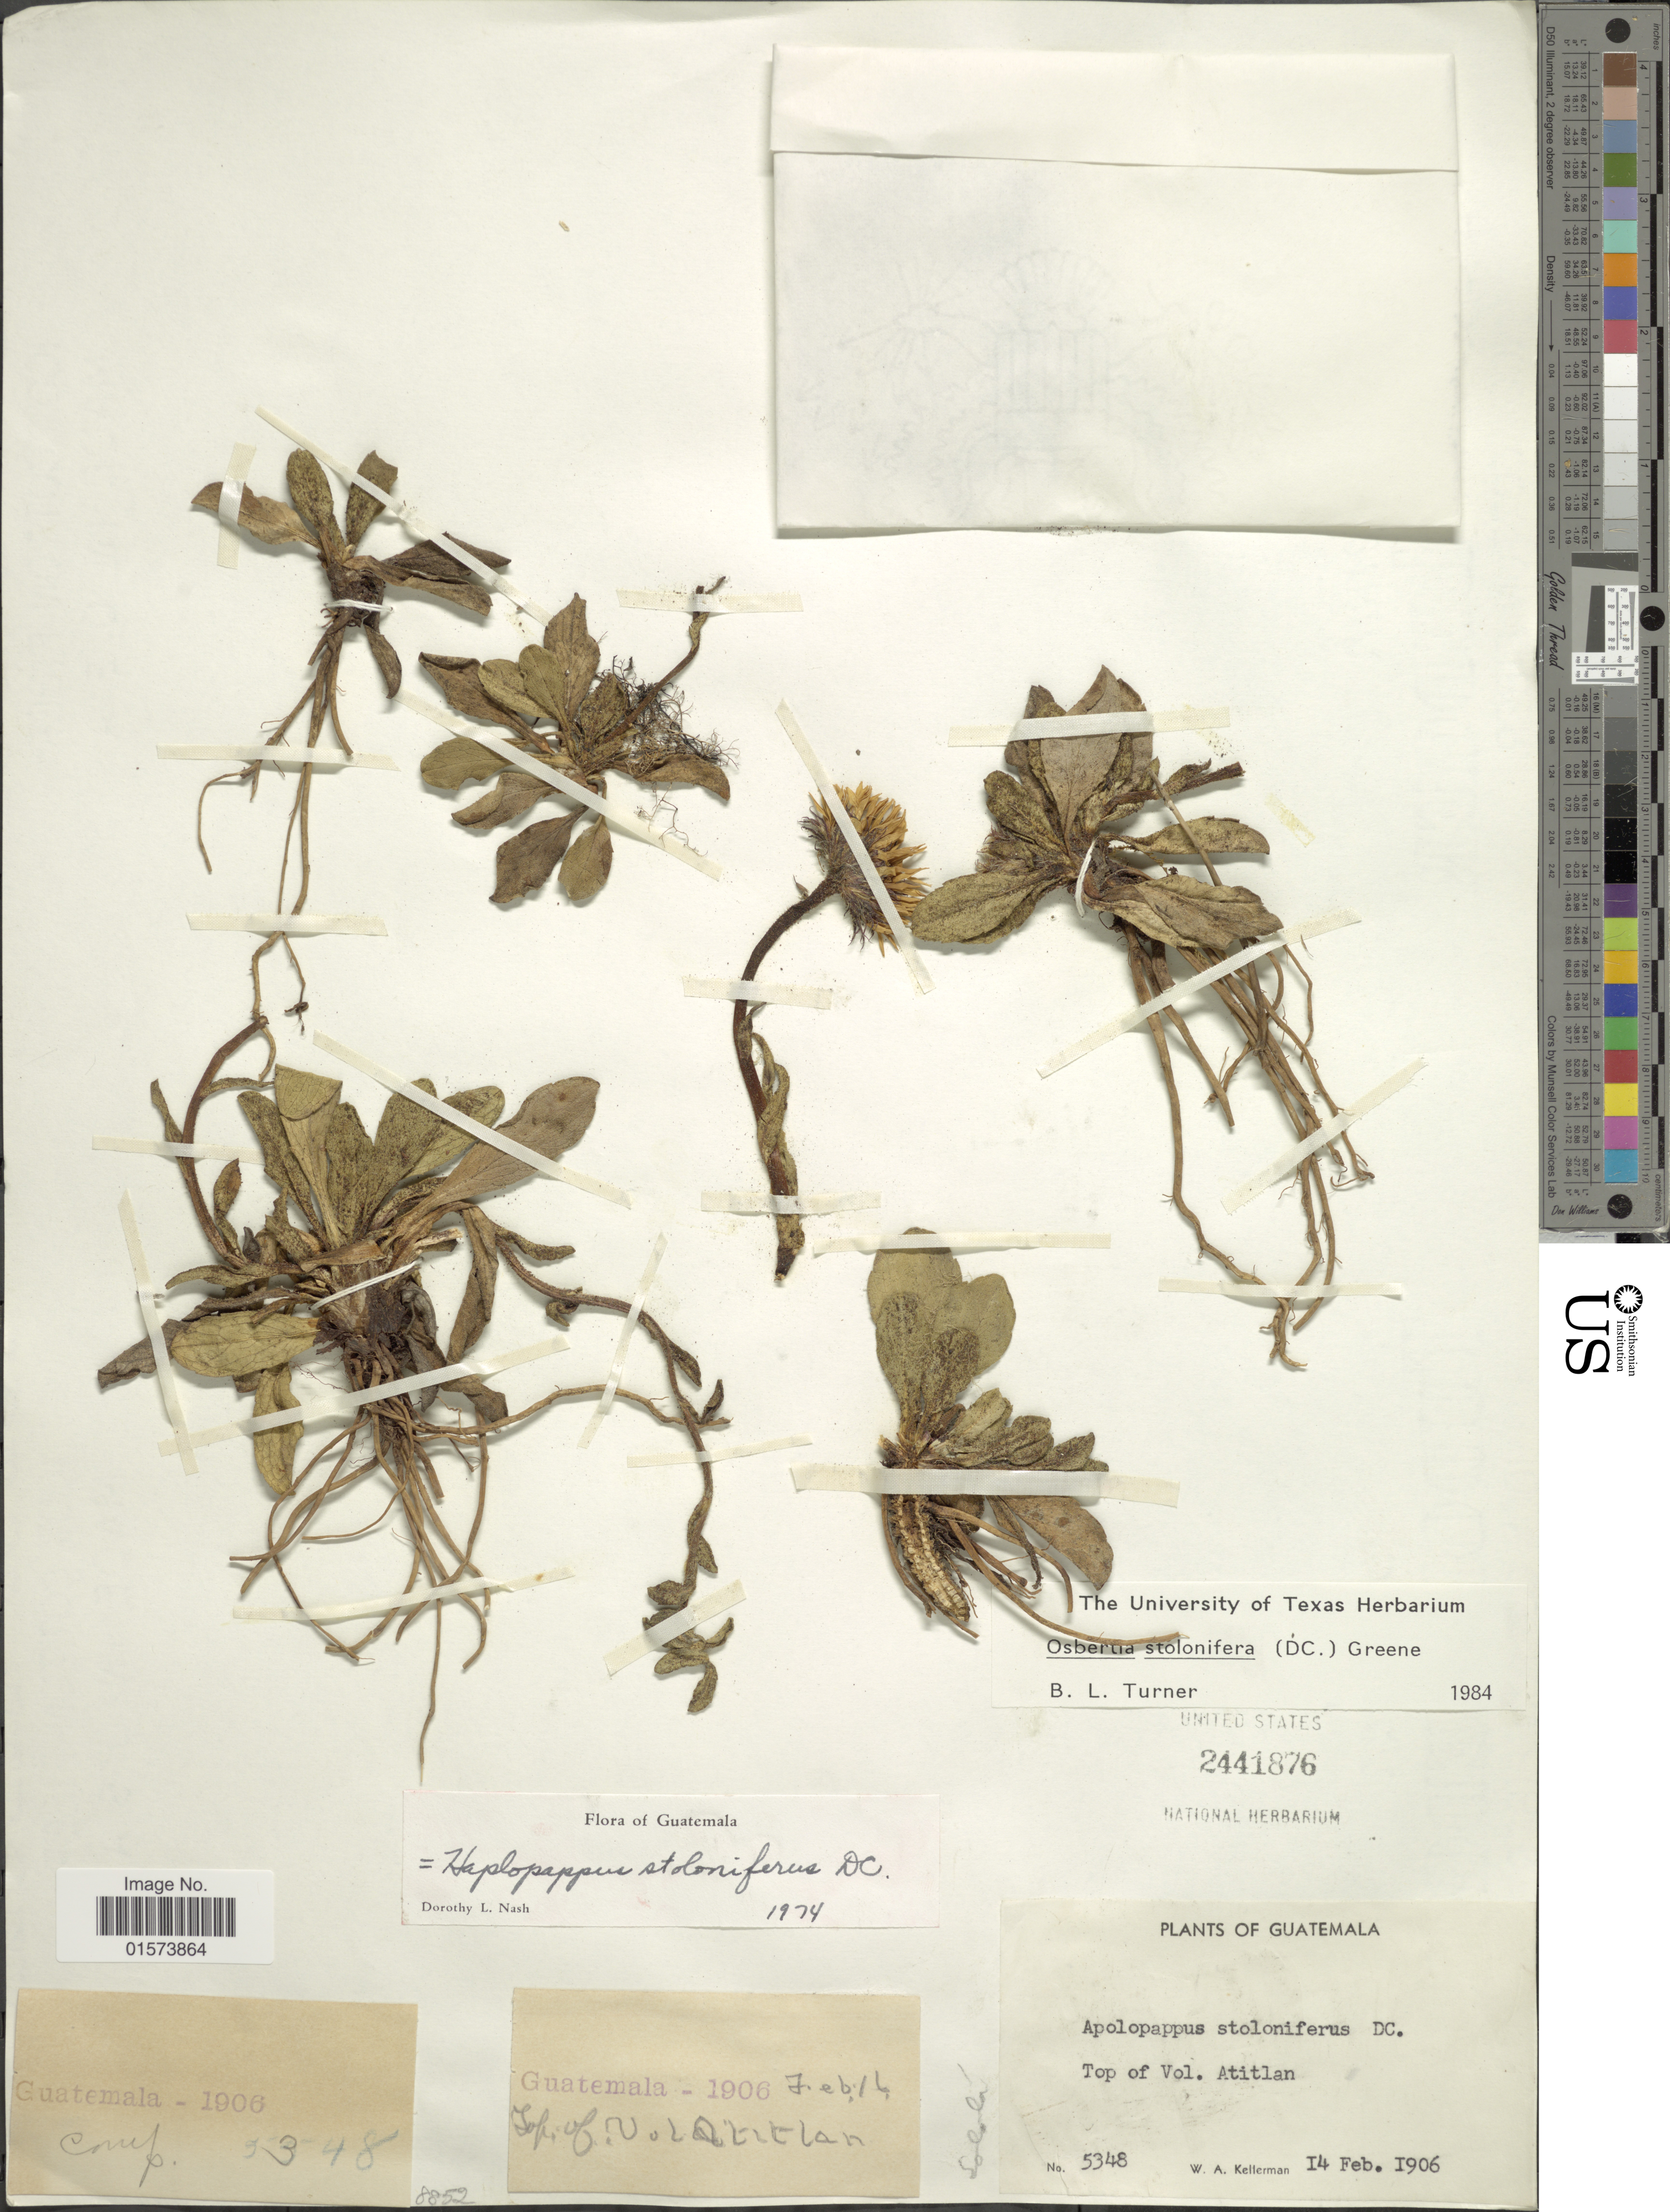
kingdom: Plantae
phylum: Tracheophyta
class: Magnoliopsida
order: Asterales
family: Asteraceae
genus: Osbertia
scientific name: Osbertia stolonifera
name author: (DC.) Greene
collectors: W. Kellerman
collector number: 5348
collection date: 1906-02-14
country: Guatemala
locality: Top of Vol. Atitlan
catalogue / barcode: US 2441876